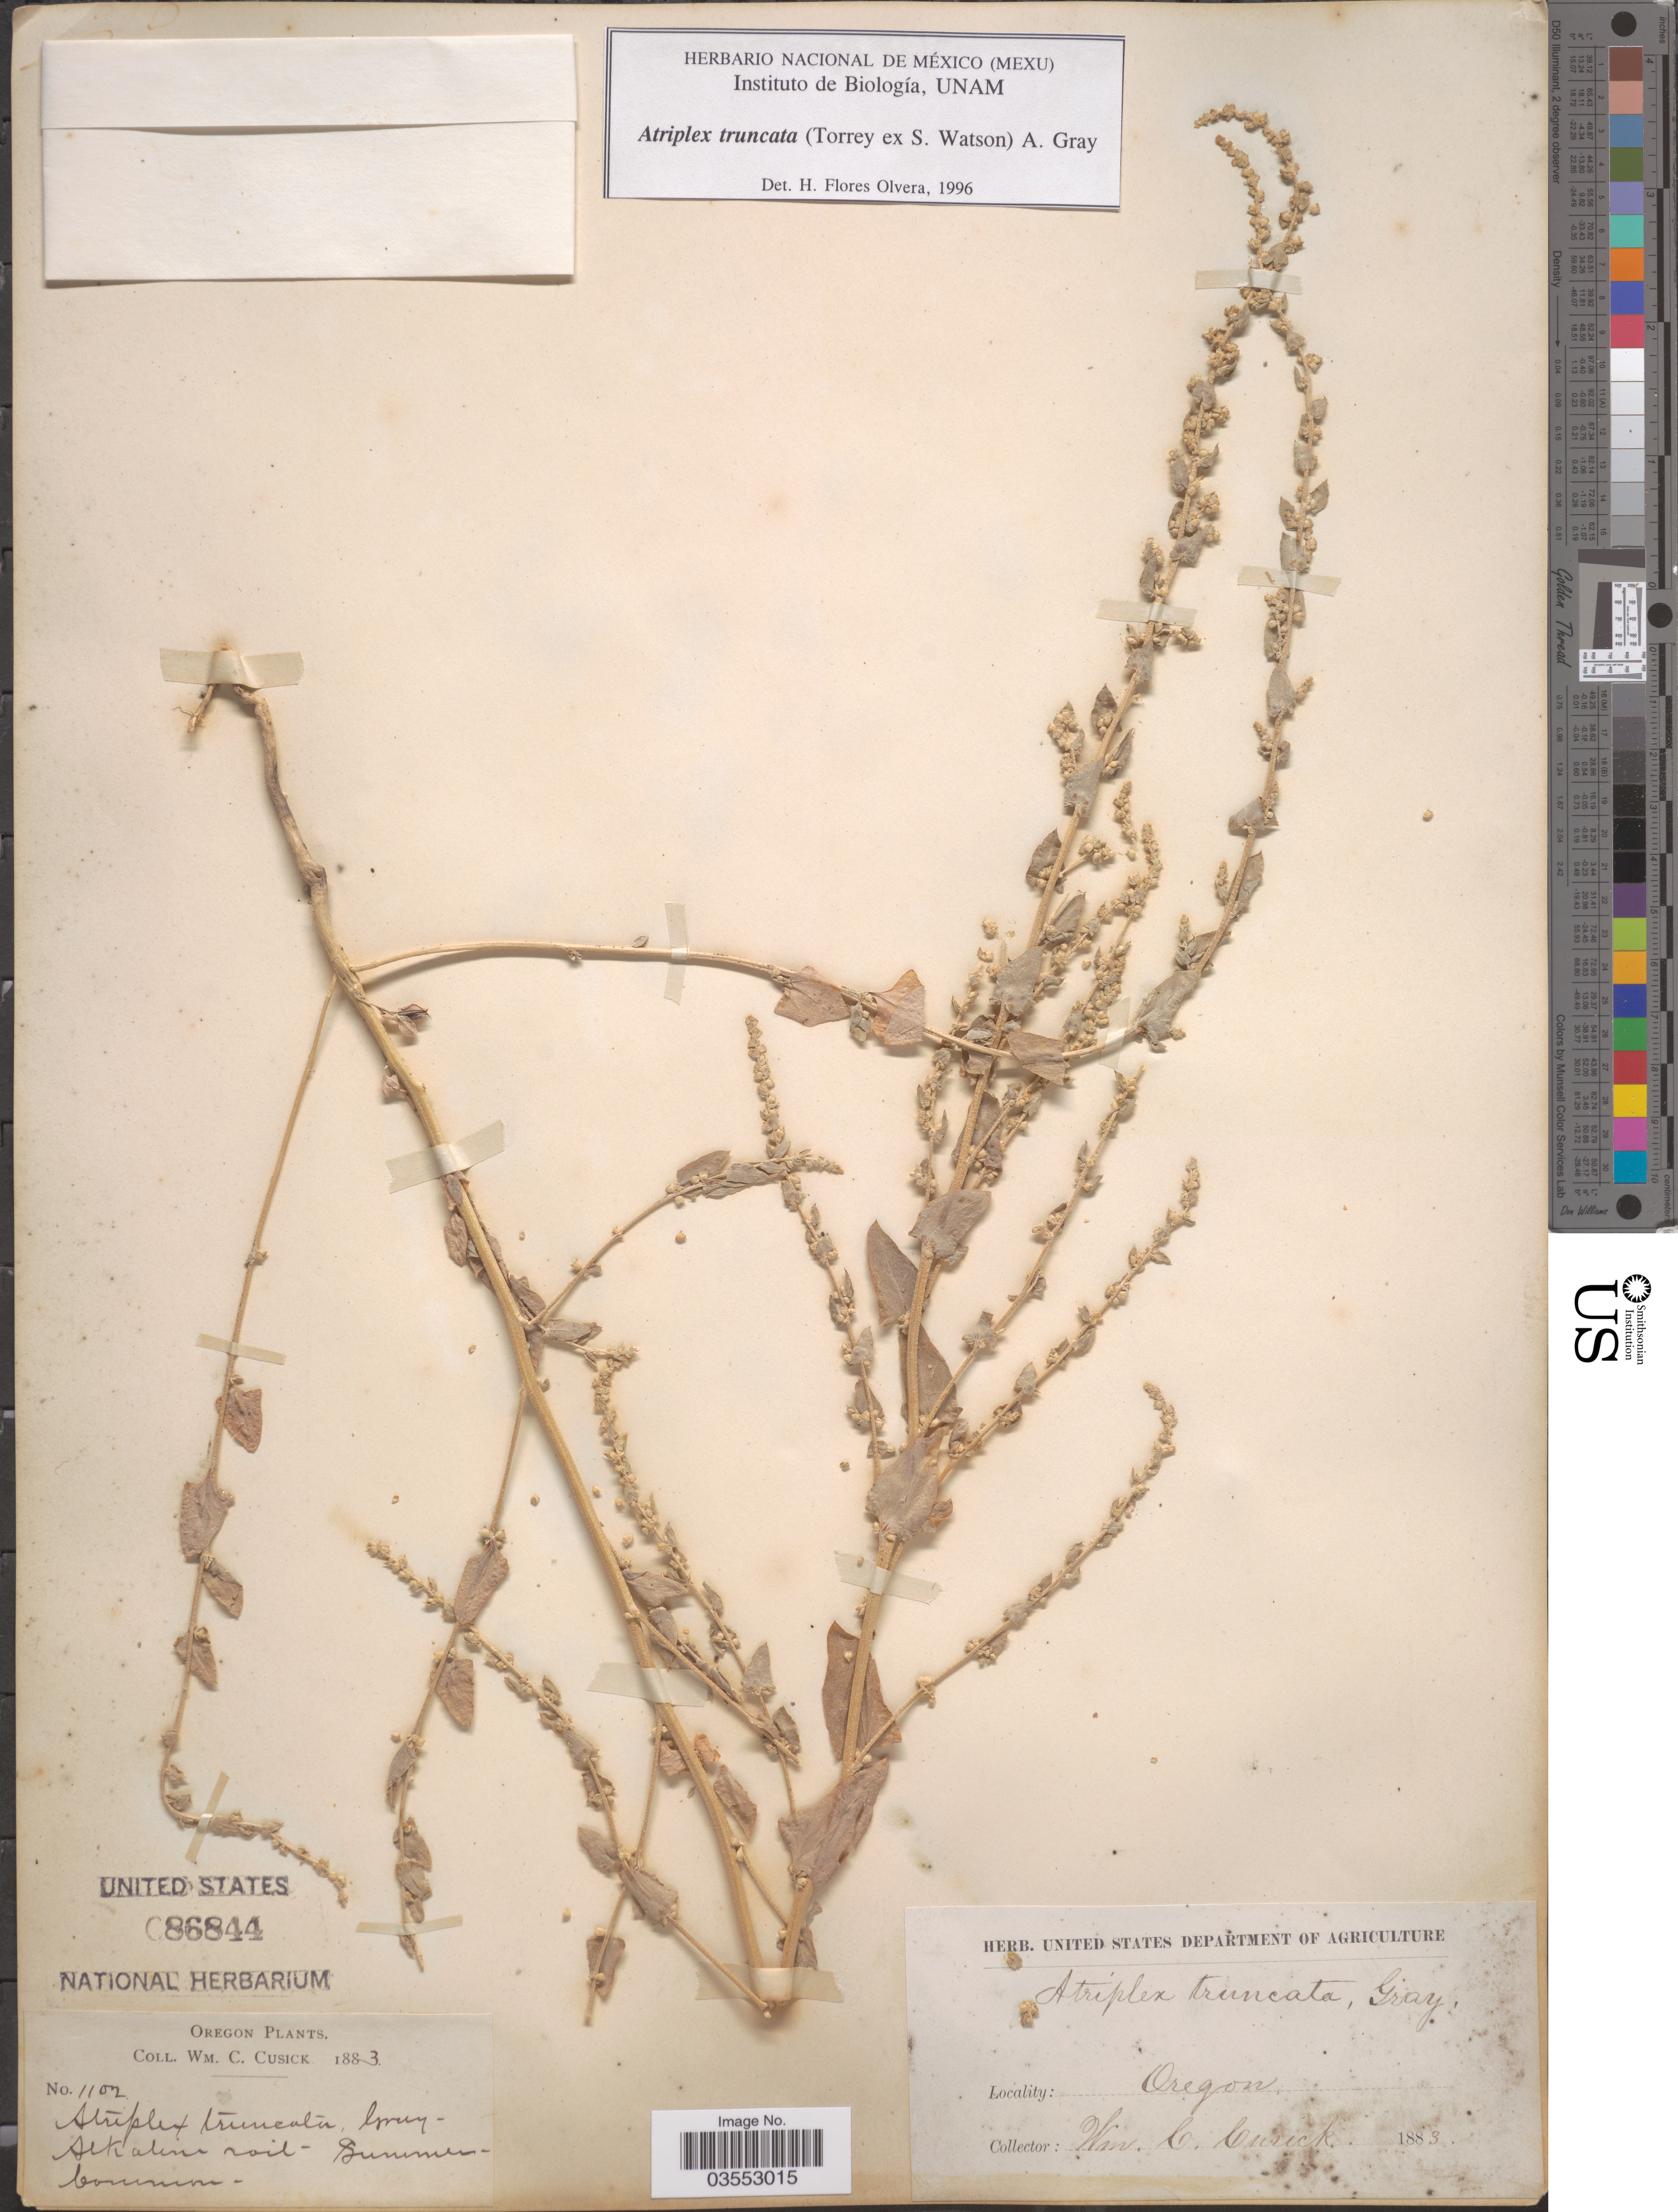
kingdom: Plantae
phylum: Tracheophyta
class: Magnoliopsida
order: Caryophyllales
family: Amaranthaceae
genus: Atriplex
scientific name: Atriplex truncata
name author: (Torr. ex S. Watson) A. Gray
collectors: W. C. Cusick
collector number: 1102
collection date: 1883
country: United States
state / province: Oregon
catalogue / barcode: US 86844